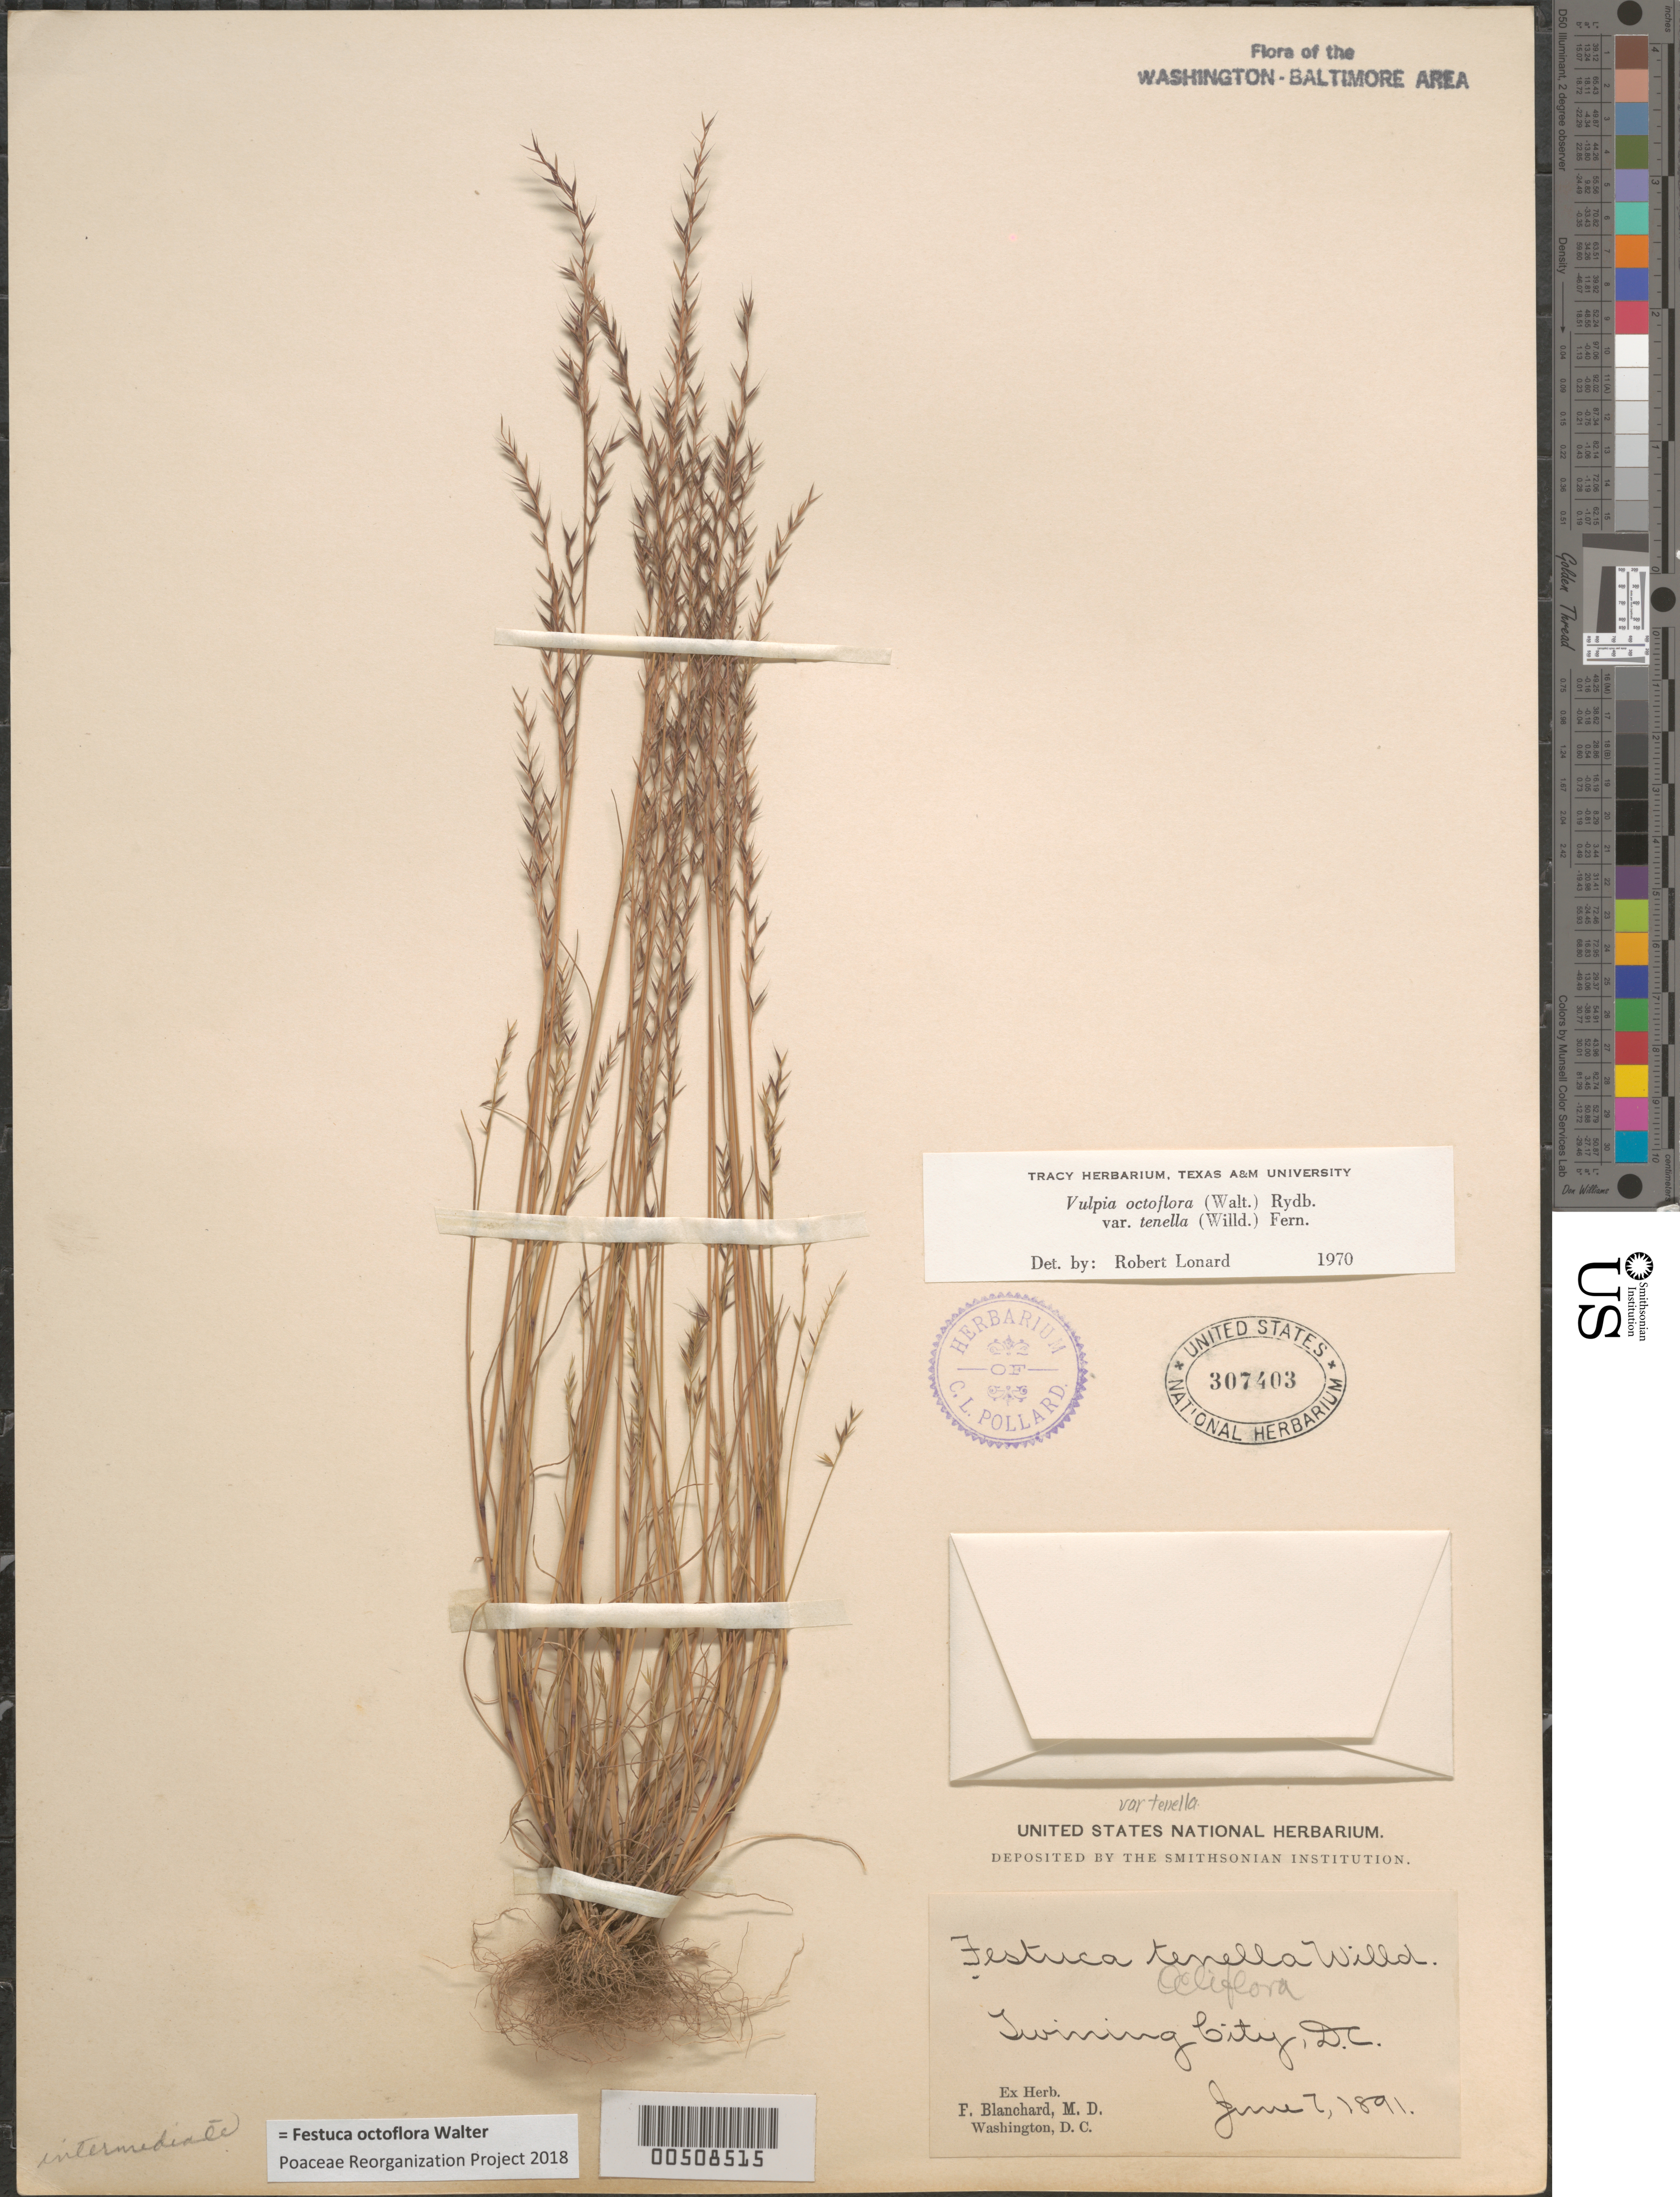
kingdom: Plantae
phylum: Tracheophyta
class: Liliopsida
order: Poales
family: Poaceae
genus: Festuca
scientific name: Festuca octoflora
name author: Walter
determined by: Poaceae Reorganization Project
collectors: F. Blanchard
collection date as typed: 07 Jun 1891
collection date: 1891-06-07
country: United States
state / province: District of Columbia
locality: Twining City, DC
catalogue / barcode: US 307403